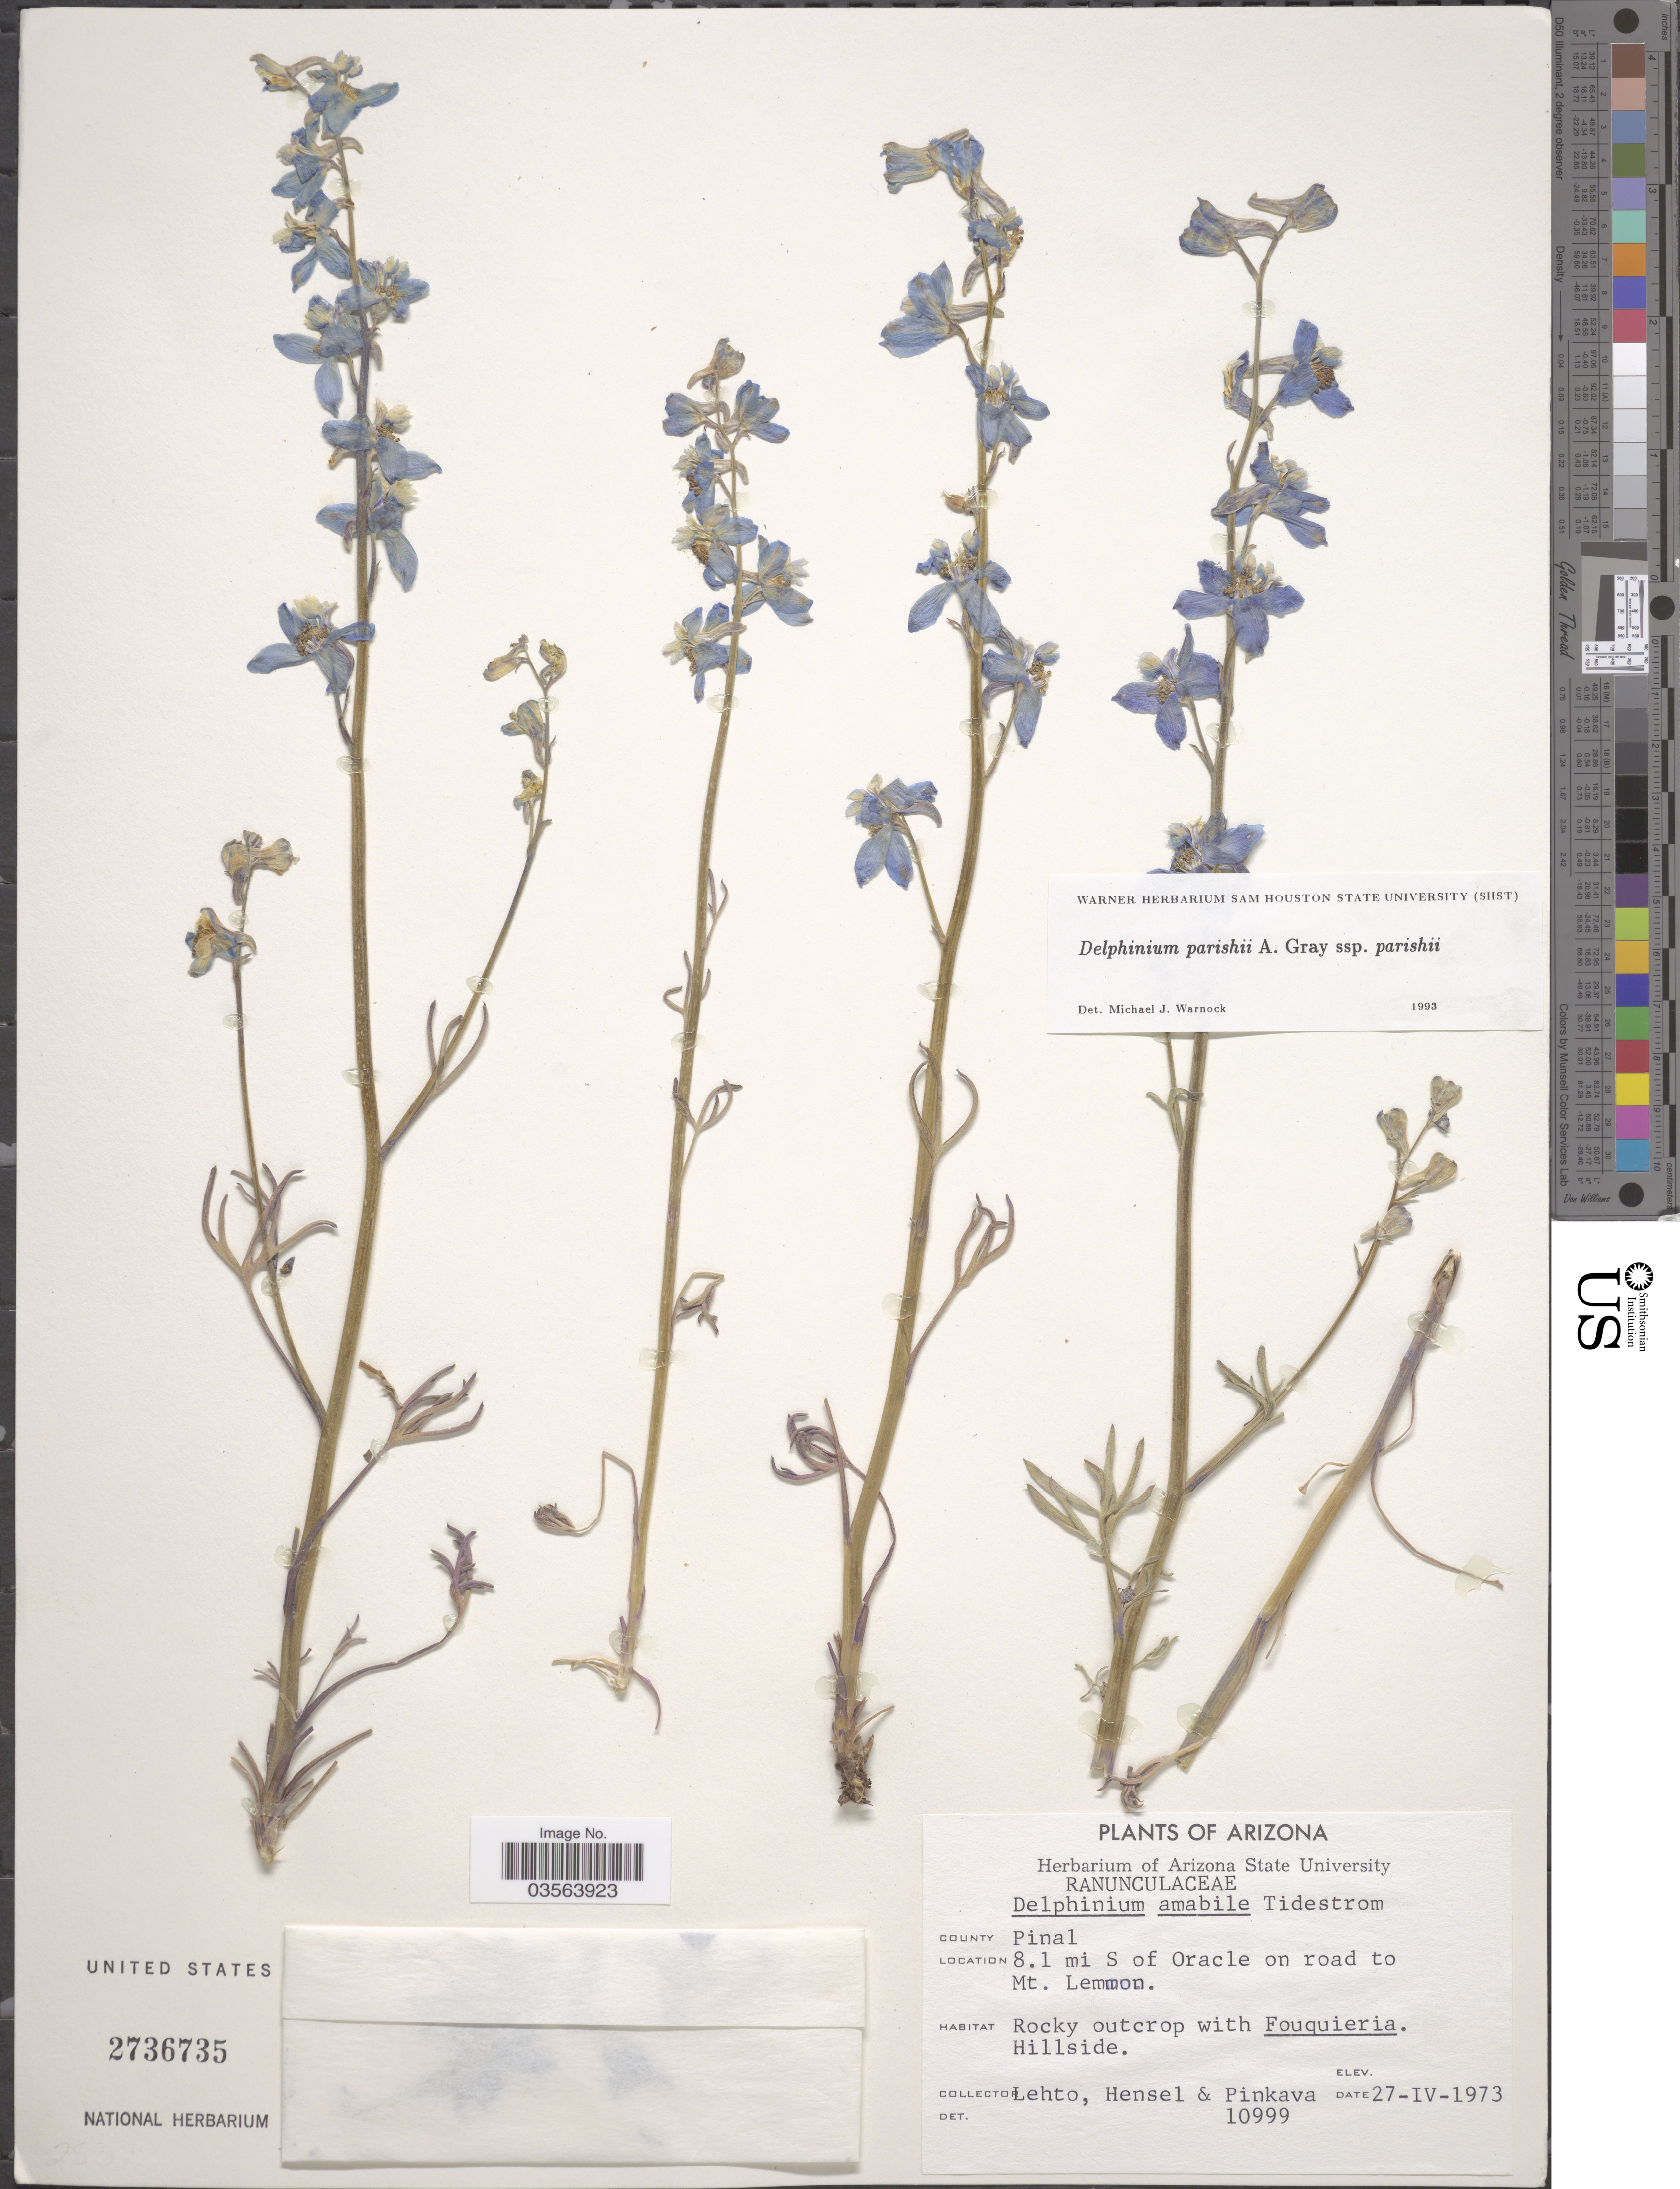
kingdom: Plantae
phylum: Tracheophyta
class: Magnoliopsida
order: Ranunculales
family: Ranunculaceae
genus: Delphinium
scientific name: Delphinium parishii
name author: A. Gray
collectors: -. Lehto, -. Hensel & -. Pinkava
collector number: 10999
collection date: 1973-04-27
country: United States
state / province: Arizona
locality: County Pinal. 8.1 mi S of Oracle on road to Mt. Lemmon.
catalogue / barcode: US 2736735